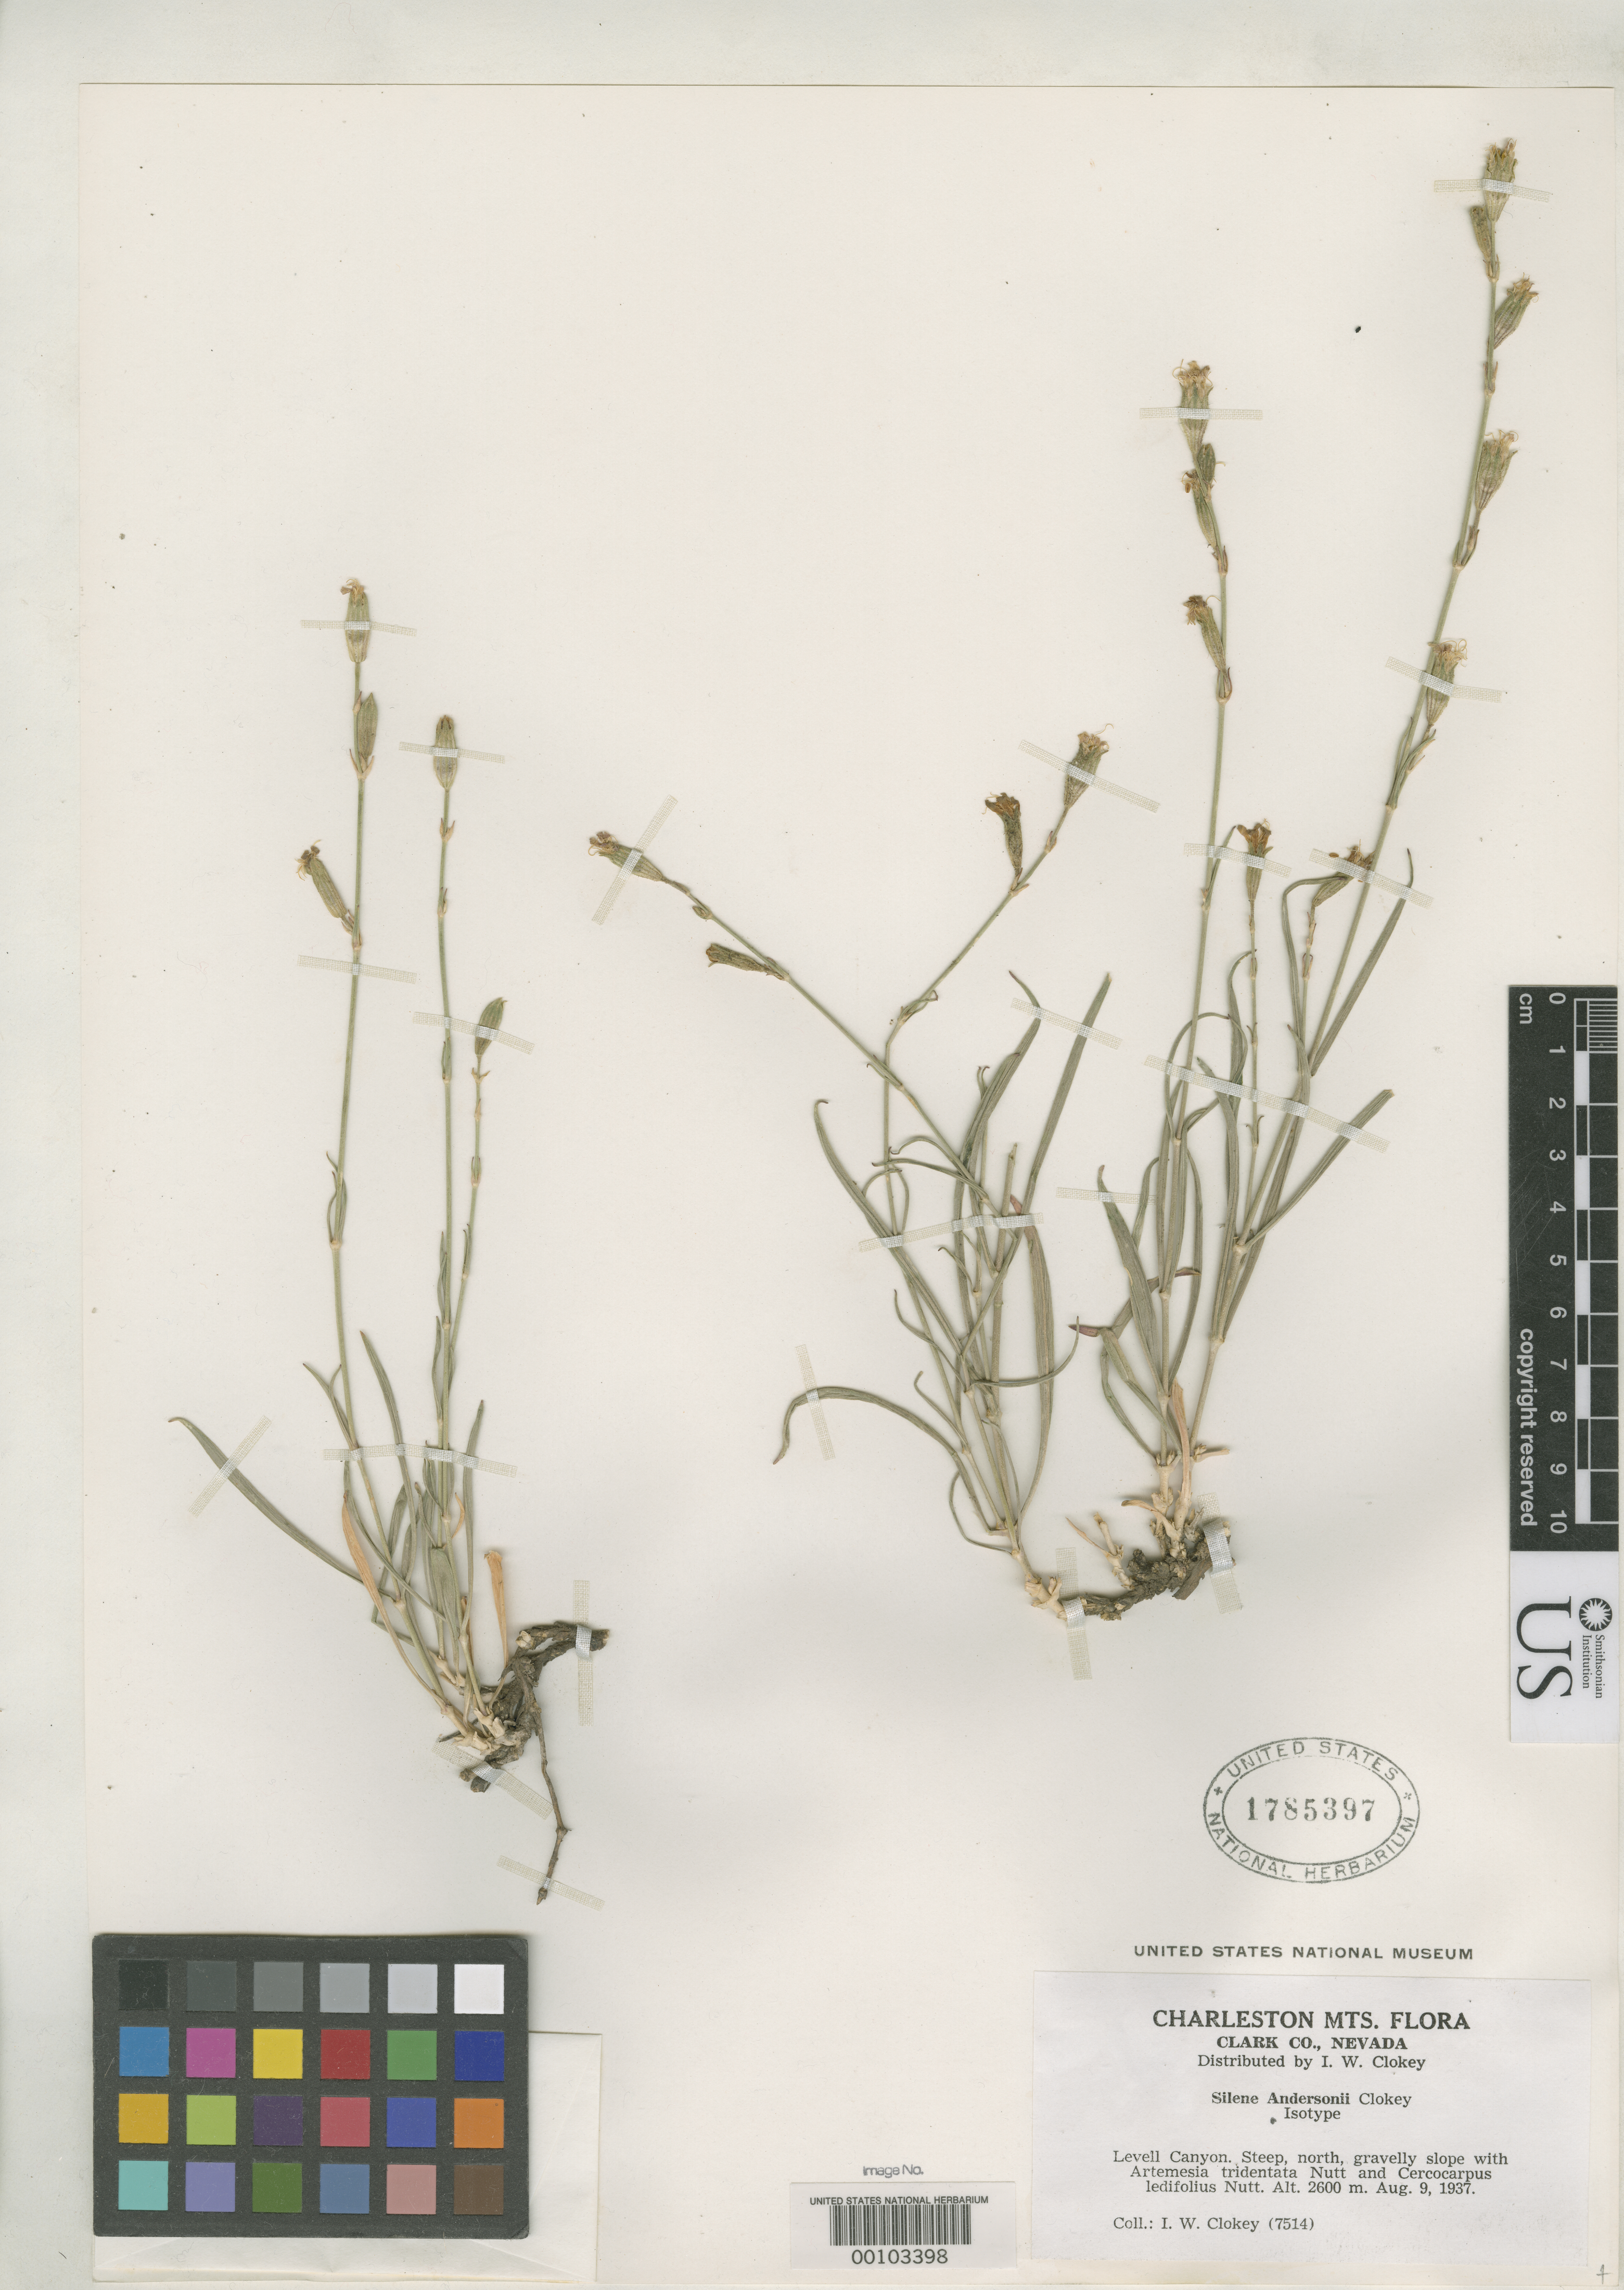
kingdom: Plantae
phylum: Tracheophyta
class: Magnoliopsida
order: Caryophyllales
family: Caryophyllaceae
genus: Silene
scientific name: Silene andersonii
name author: Clokey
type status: Isotype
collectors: I. W. Clokey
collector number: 7514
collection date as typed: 09 Aug 1937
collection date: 1937-08-09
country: United States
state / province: Nevada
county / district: Clark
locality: Charleston Mts., steep north slope in Lovell Canyon.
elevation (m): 2600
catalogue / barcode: US 1785397